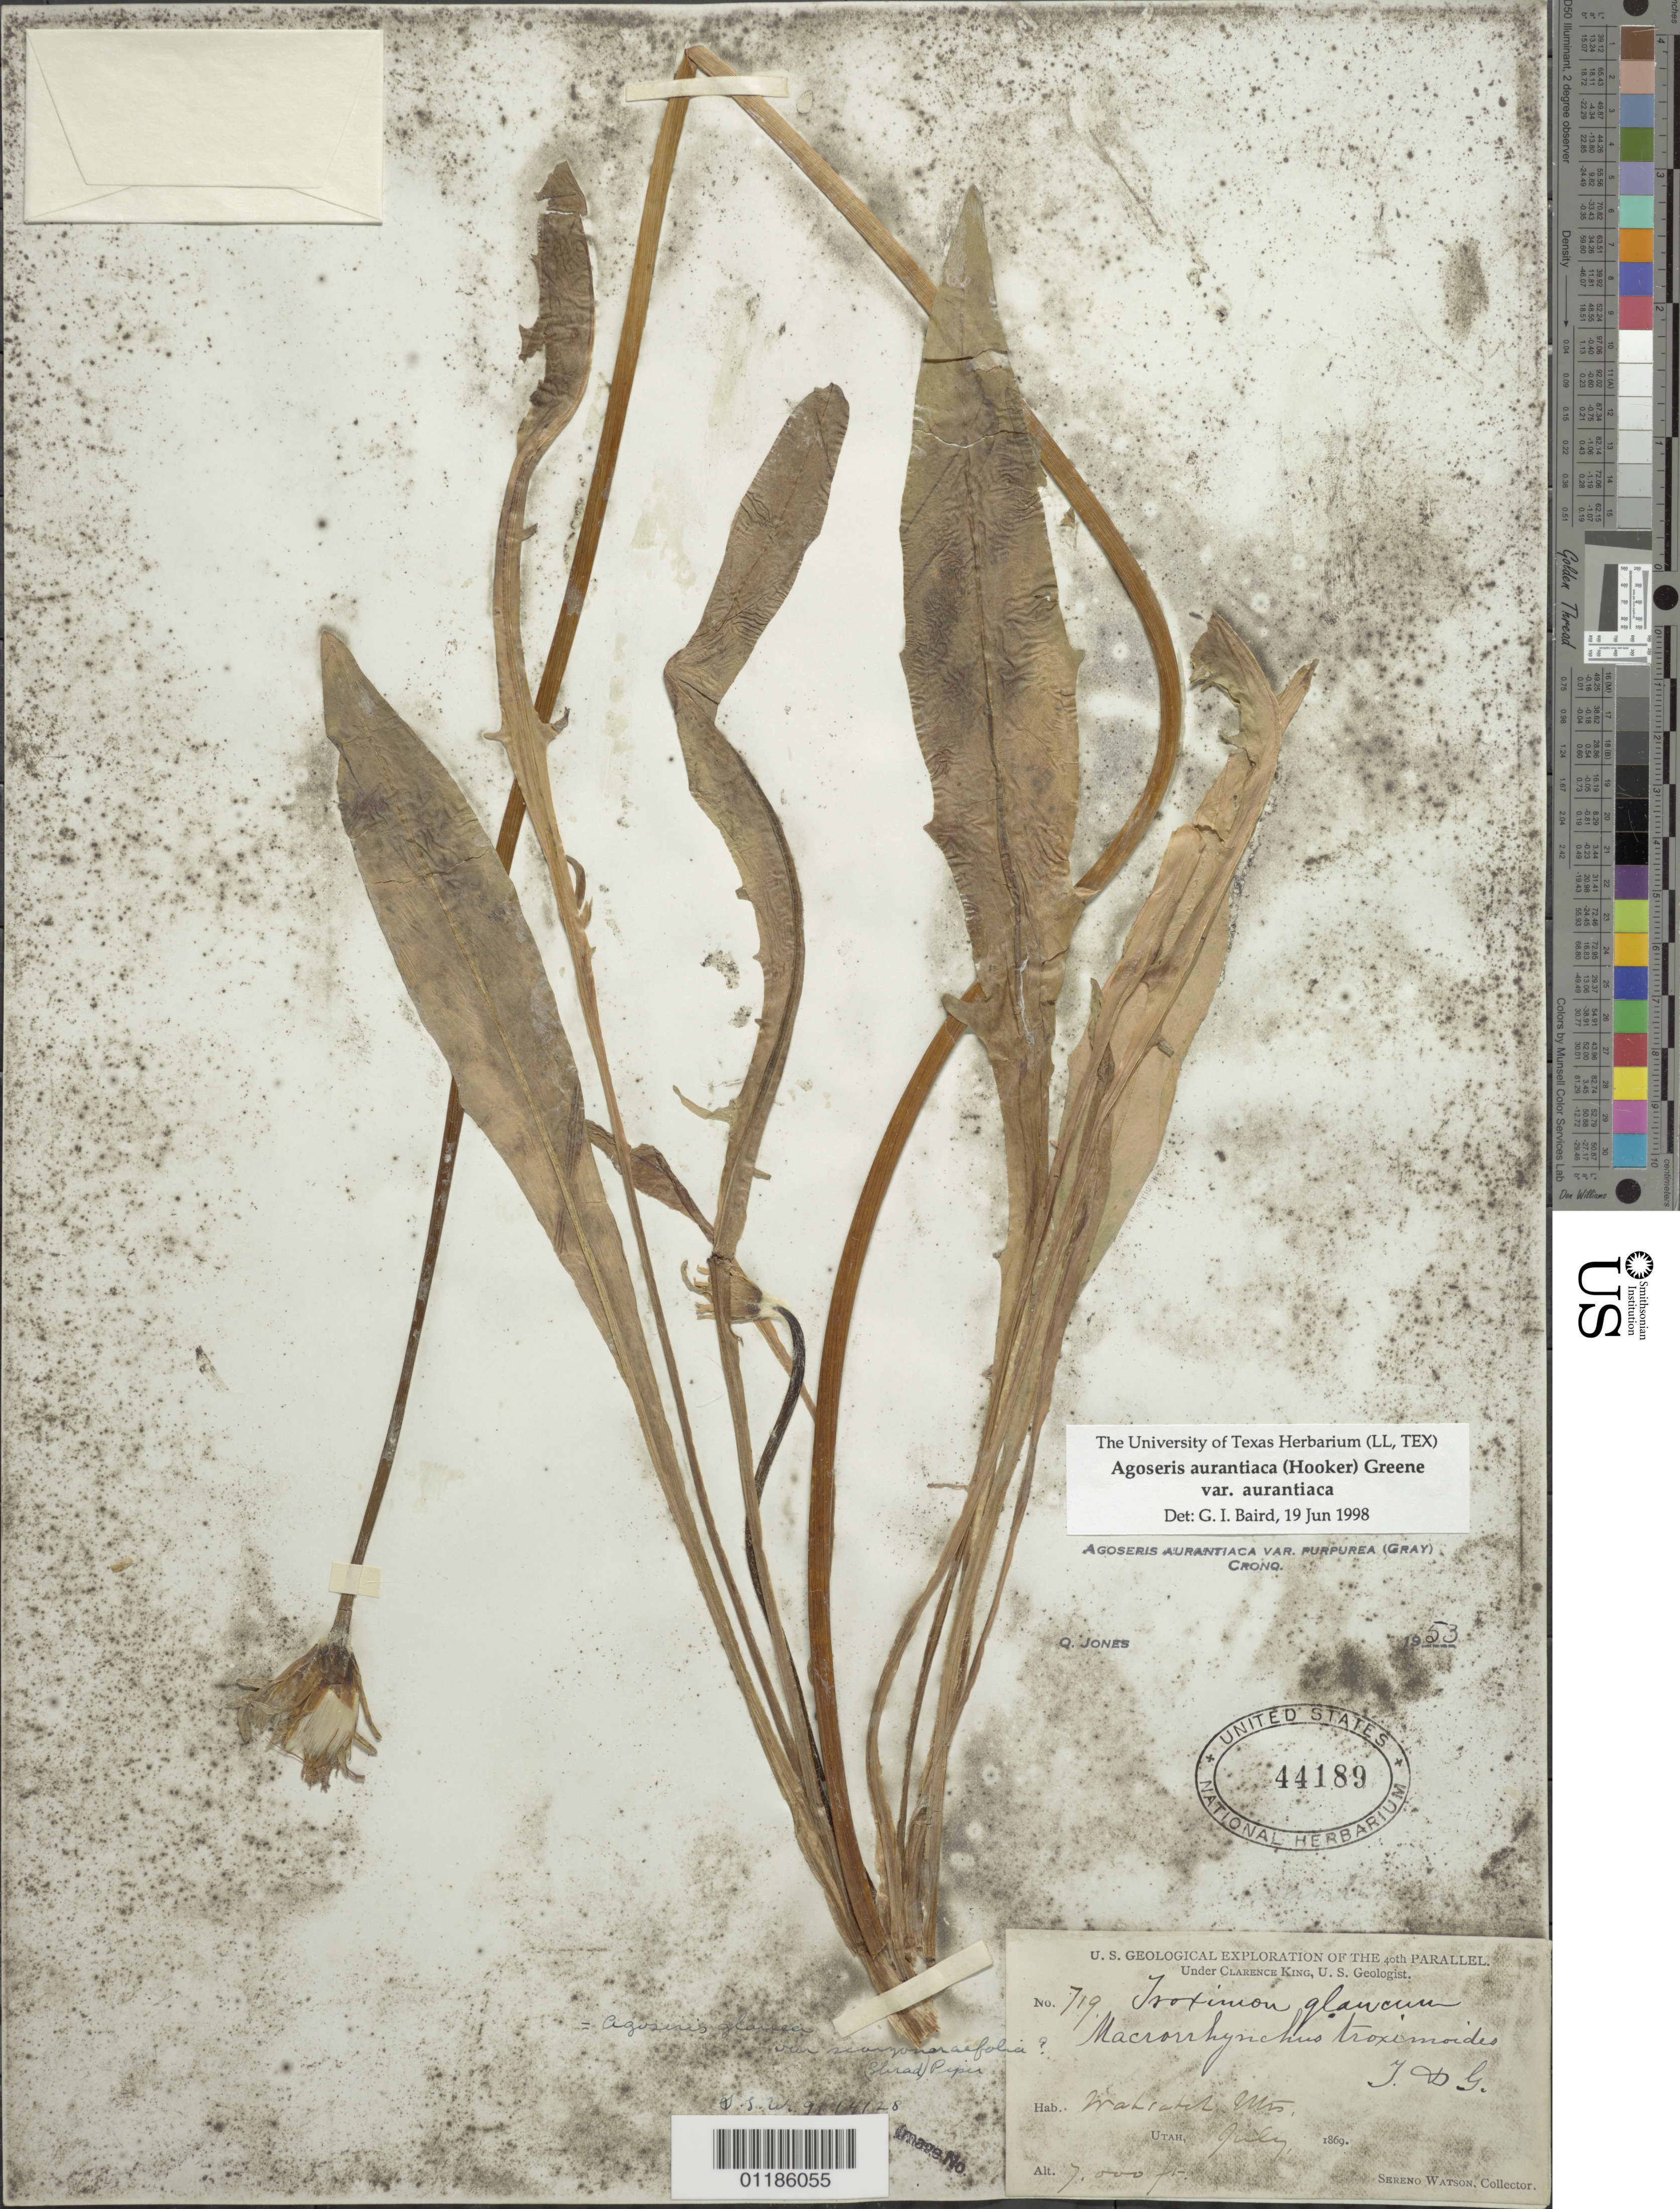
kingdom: Plantae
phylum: Tracheophyta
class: Magnoliopsida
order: Asterales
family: Asteraceae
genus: Agoseris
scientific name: Agoseris aurantiaca var. aurantiaca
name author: (Hook.) Greene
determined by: Baird, G. I.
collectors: S. Watson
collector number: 719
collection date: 1869-07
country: United States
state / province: Utah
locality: Wasatch Mts.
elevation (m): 2134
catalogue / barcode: US 44189